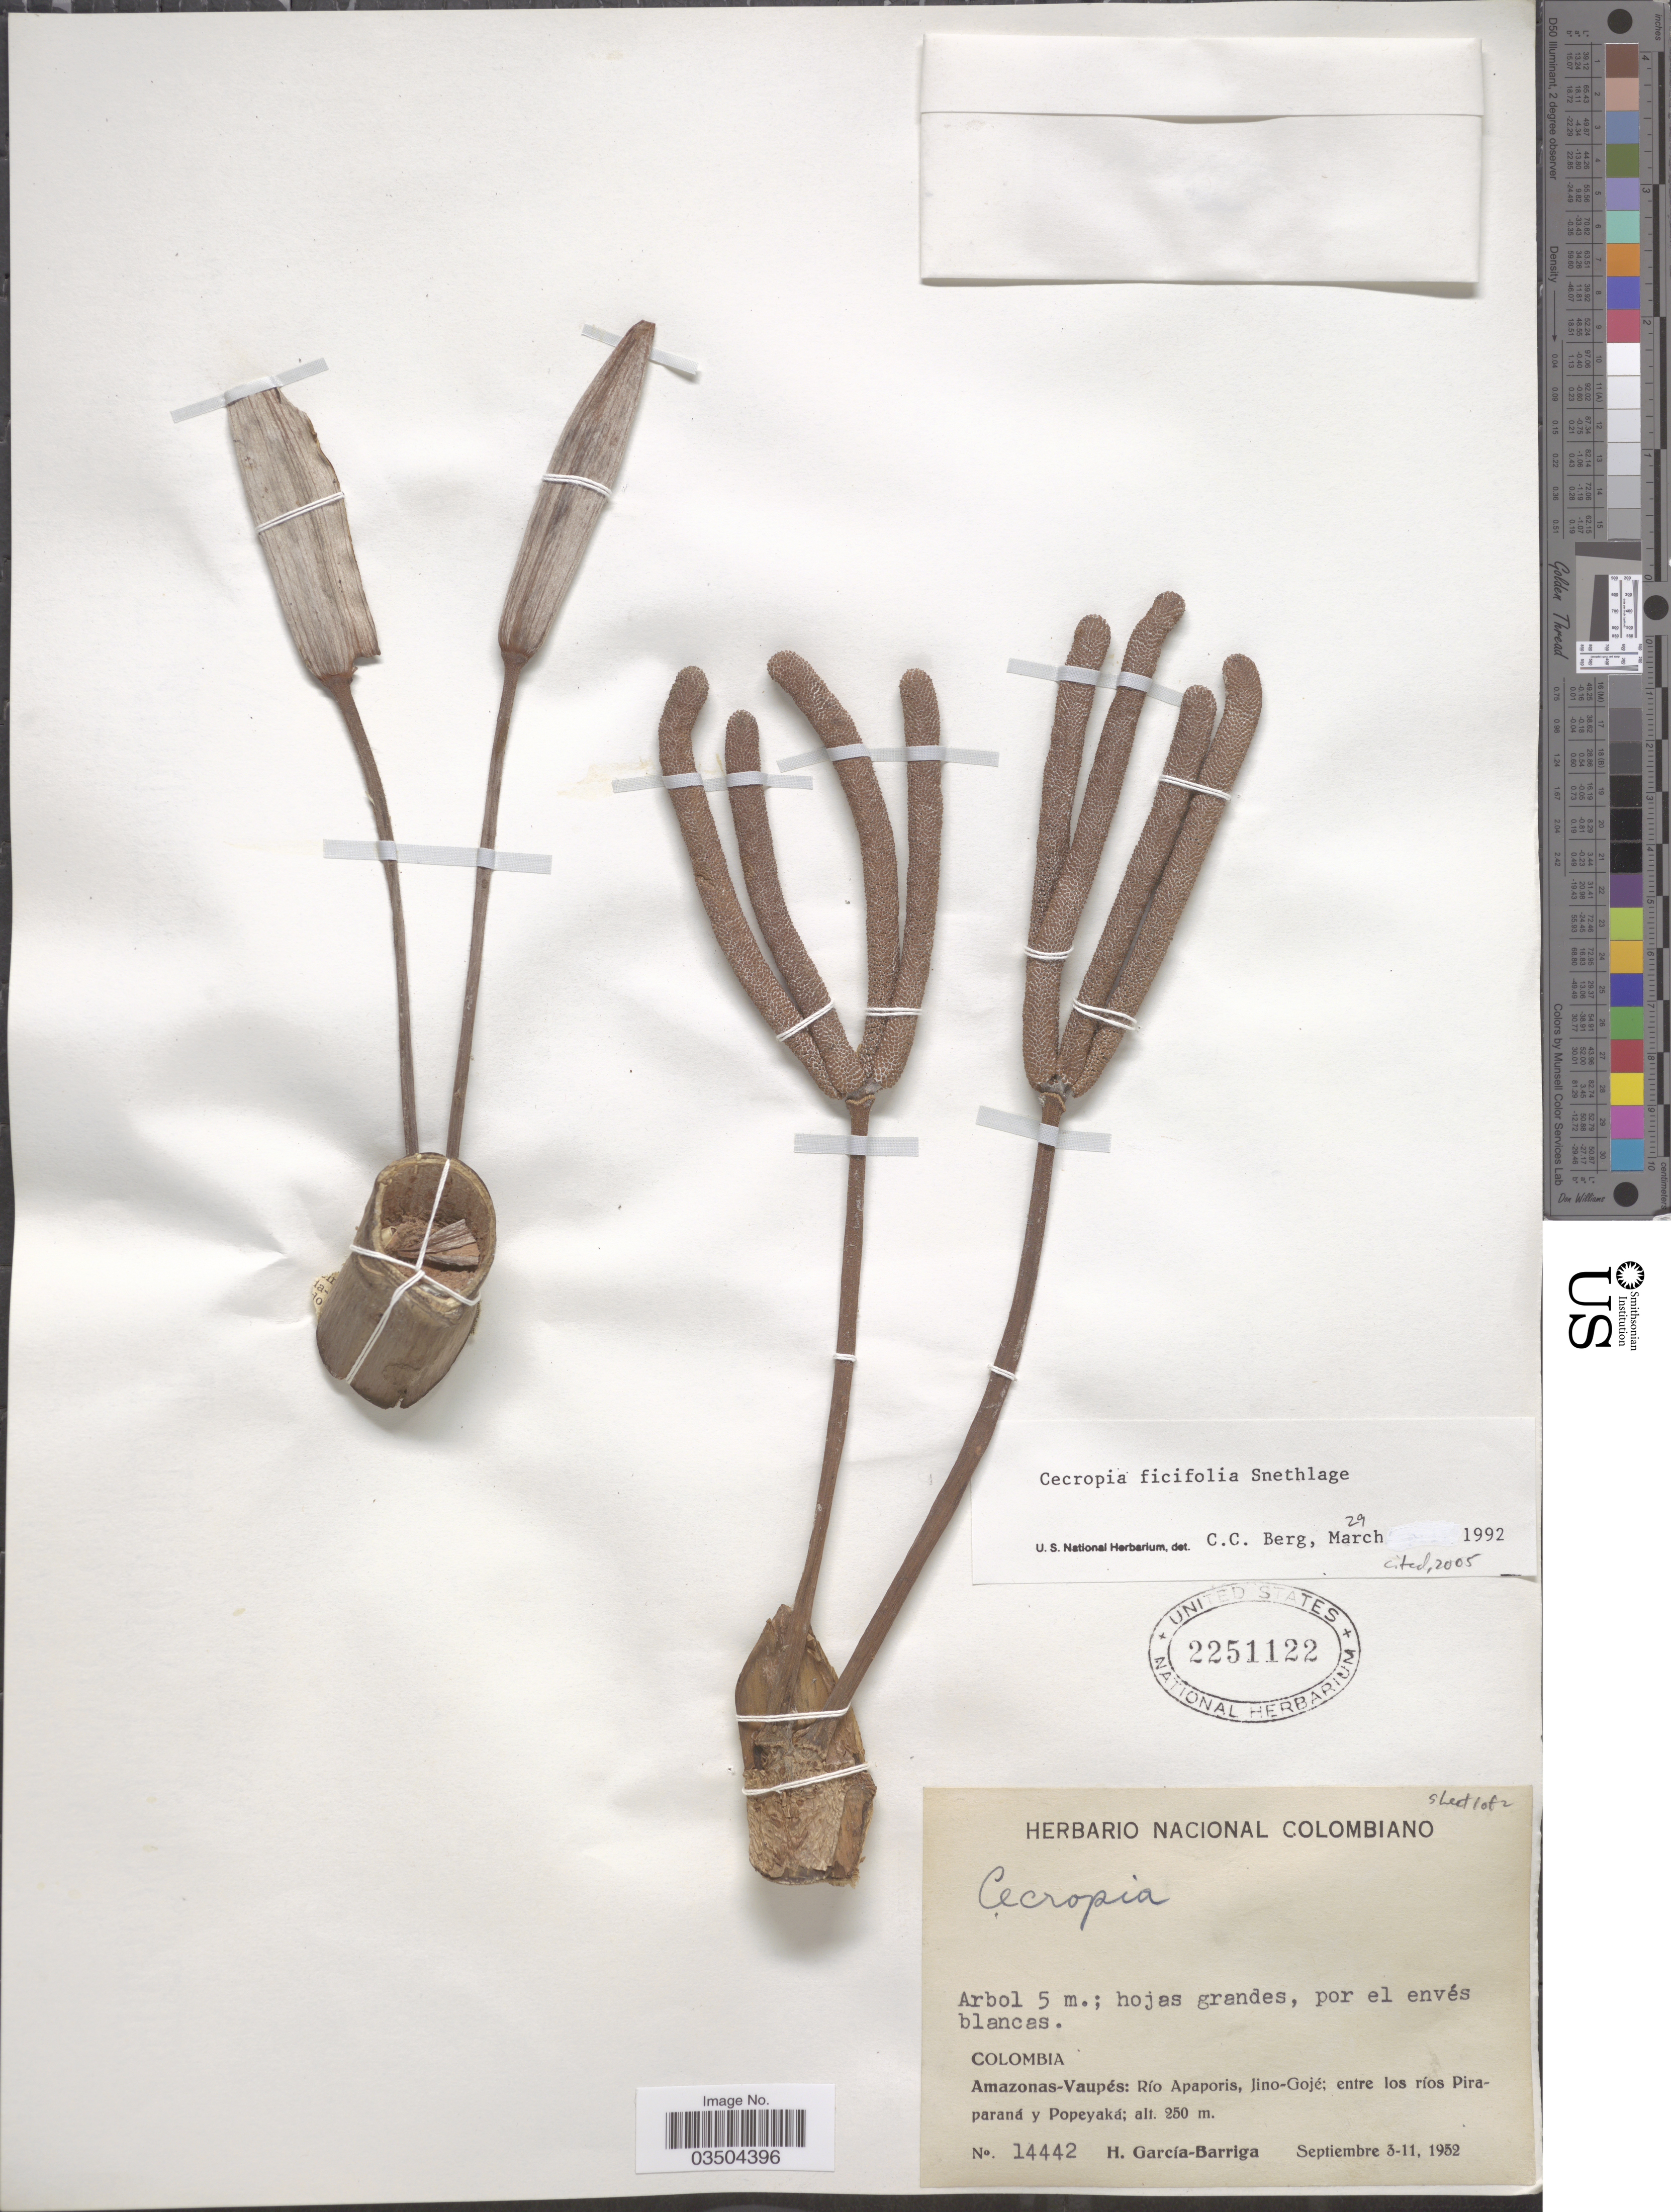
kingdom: Plantae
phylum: Tracheophyta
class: Magnoliopsida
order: Rosales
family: Urticaceae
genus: Cecropia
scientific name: Cecropia ficifolia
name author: Snethlage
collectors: H. García Barriga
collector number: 14442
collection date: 1952-09-03/1952-09-11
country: Colombia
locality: Amazonas-Vaupés: Río Apaporis, Jino-Gojé; entre los ríos Piraparaná y Popeyaká.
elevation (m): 250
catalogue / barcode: US 2251122